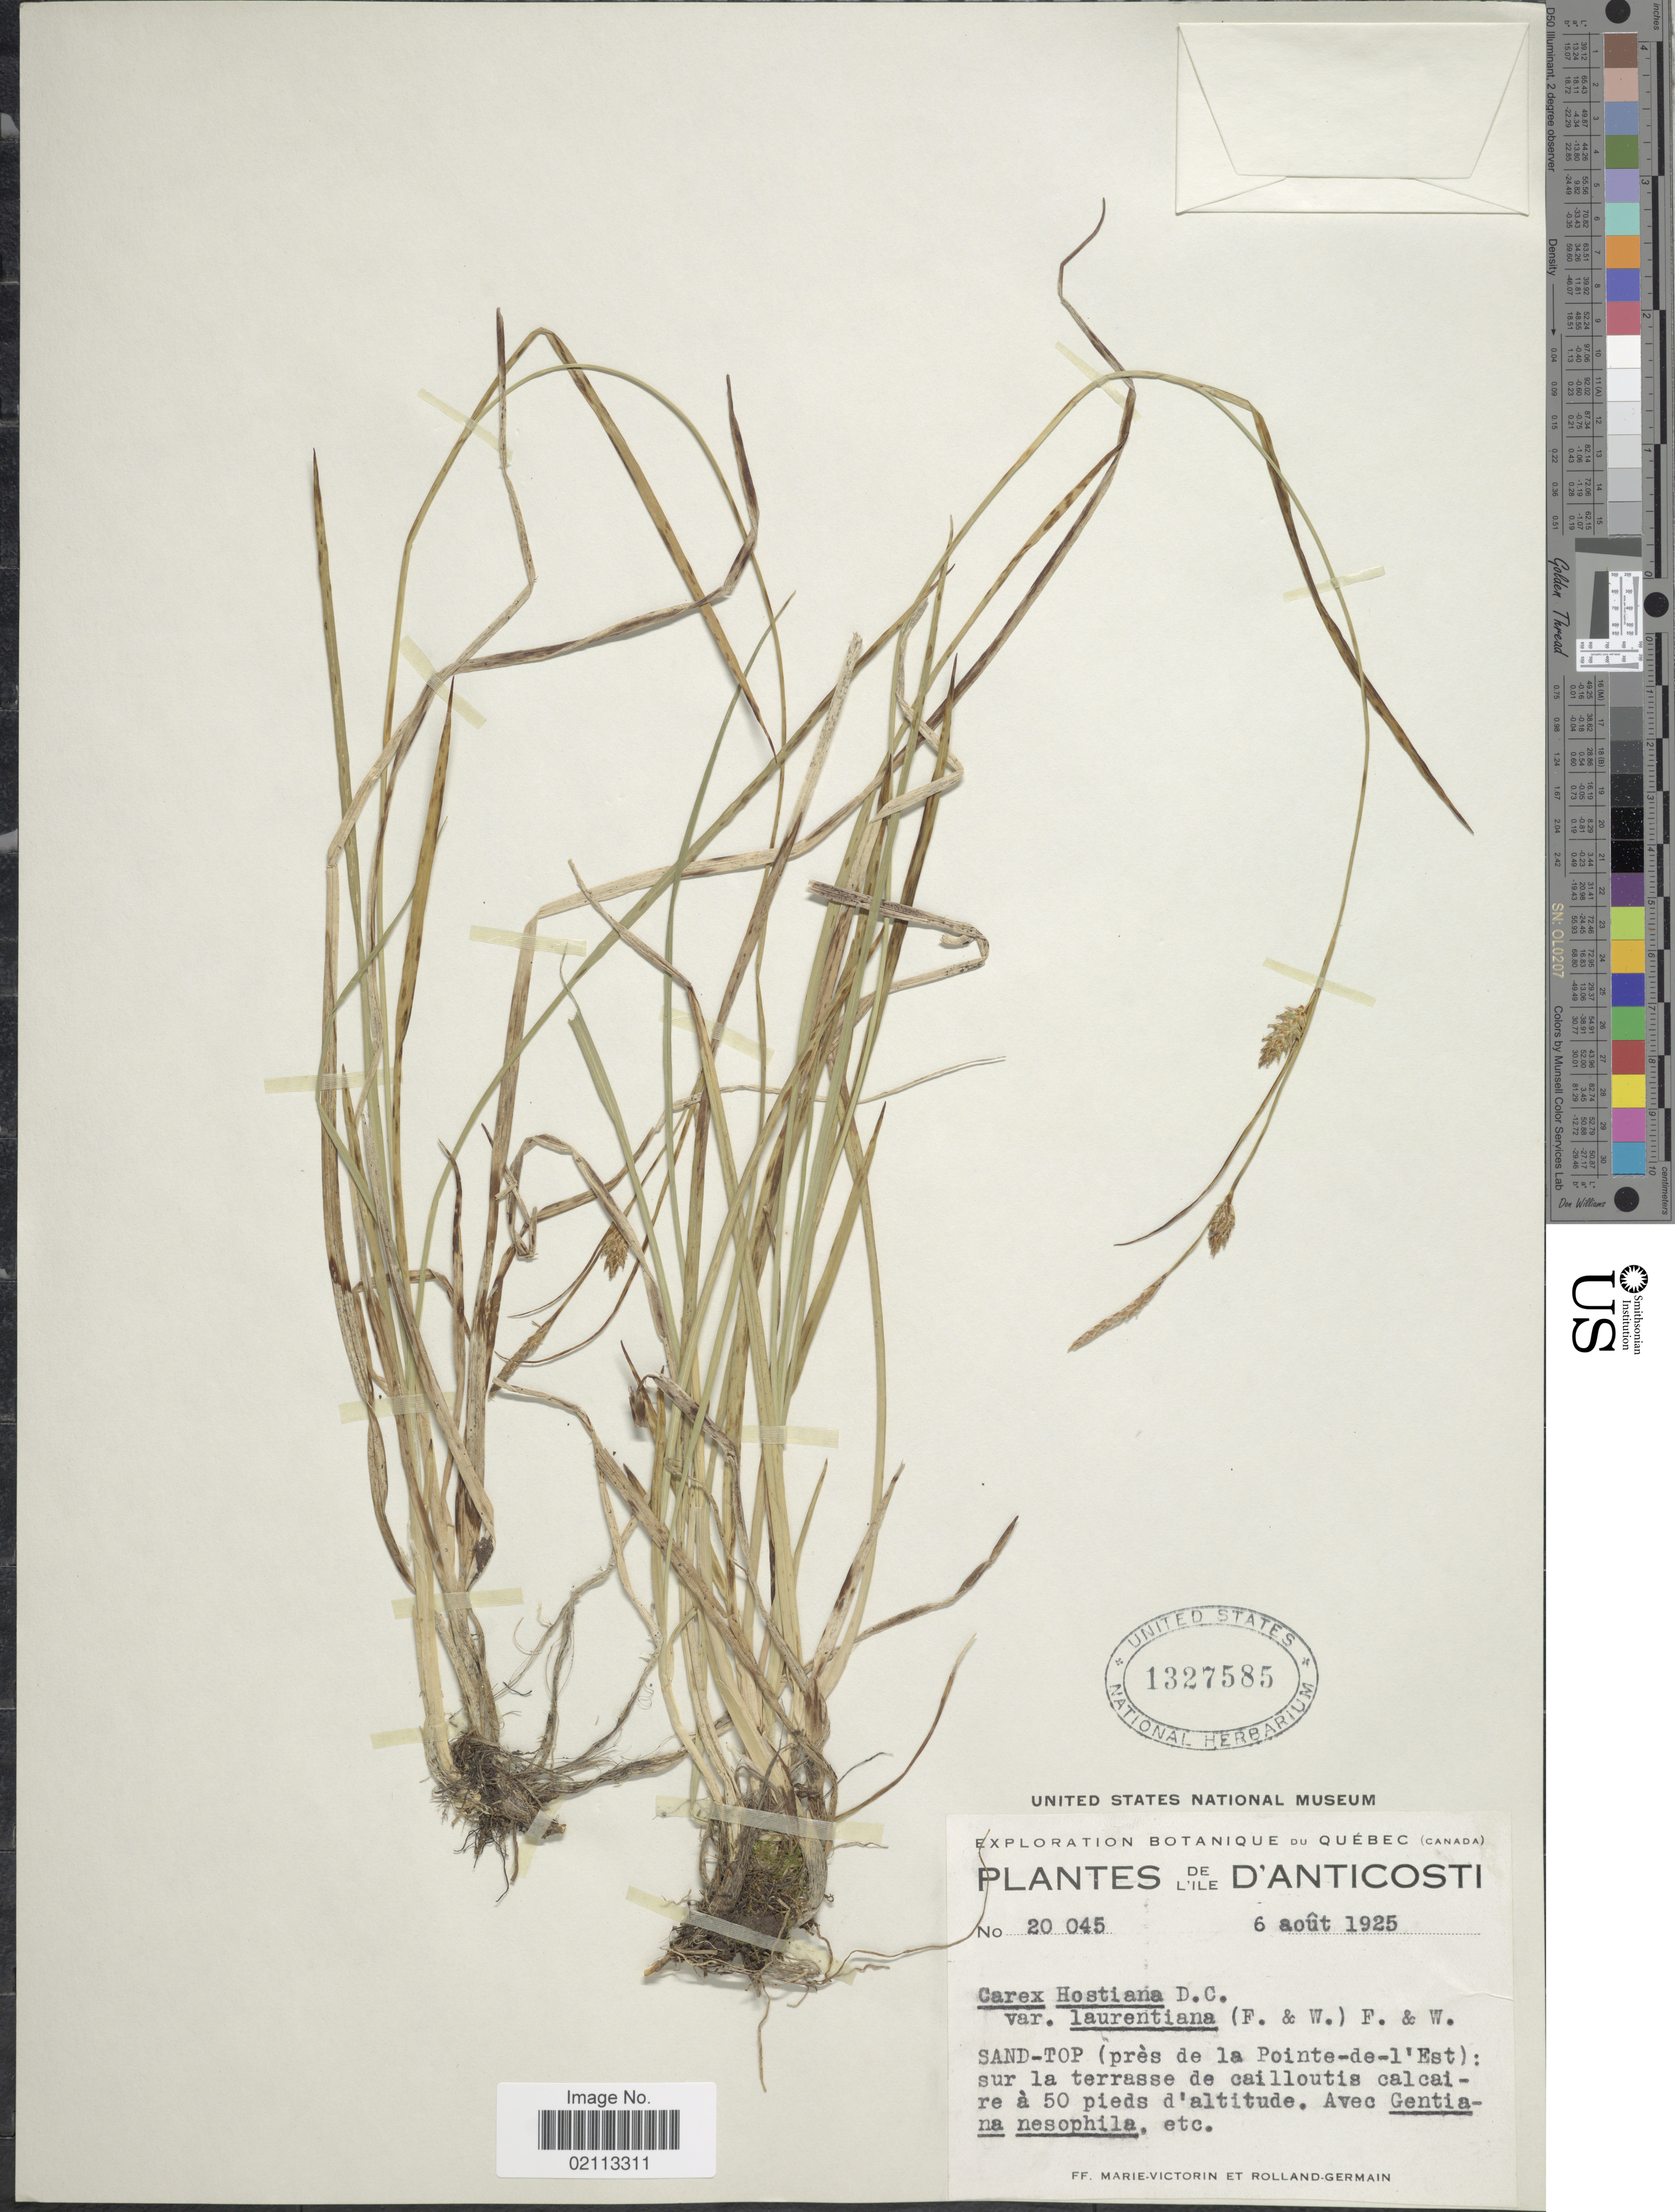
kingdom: Plantae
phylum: Tracheophyta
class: Liliopsida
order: Poales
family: Cyperaceae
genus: Carex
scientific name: Carex hostiana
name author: DC.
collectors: F. Marie-Victorin & Rolland-Germain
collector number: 20045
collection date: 1925-08-06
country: Canada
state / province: Quebec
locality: De L'Ile D'Anticosti, Sand-top (près de la Pointe-de-l'Est sur la terrasse de cailloutis calcaire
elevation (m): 15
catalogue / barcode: US 1327585